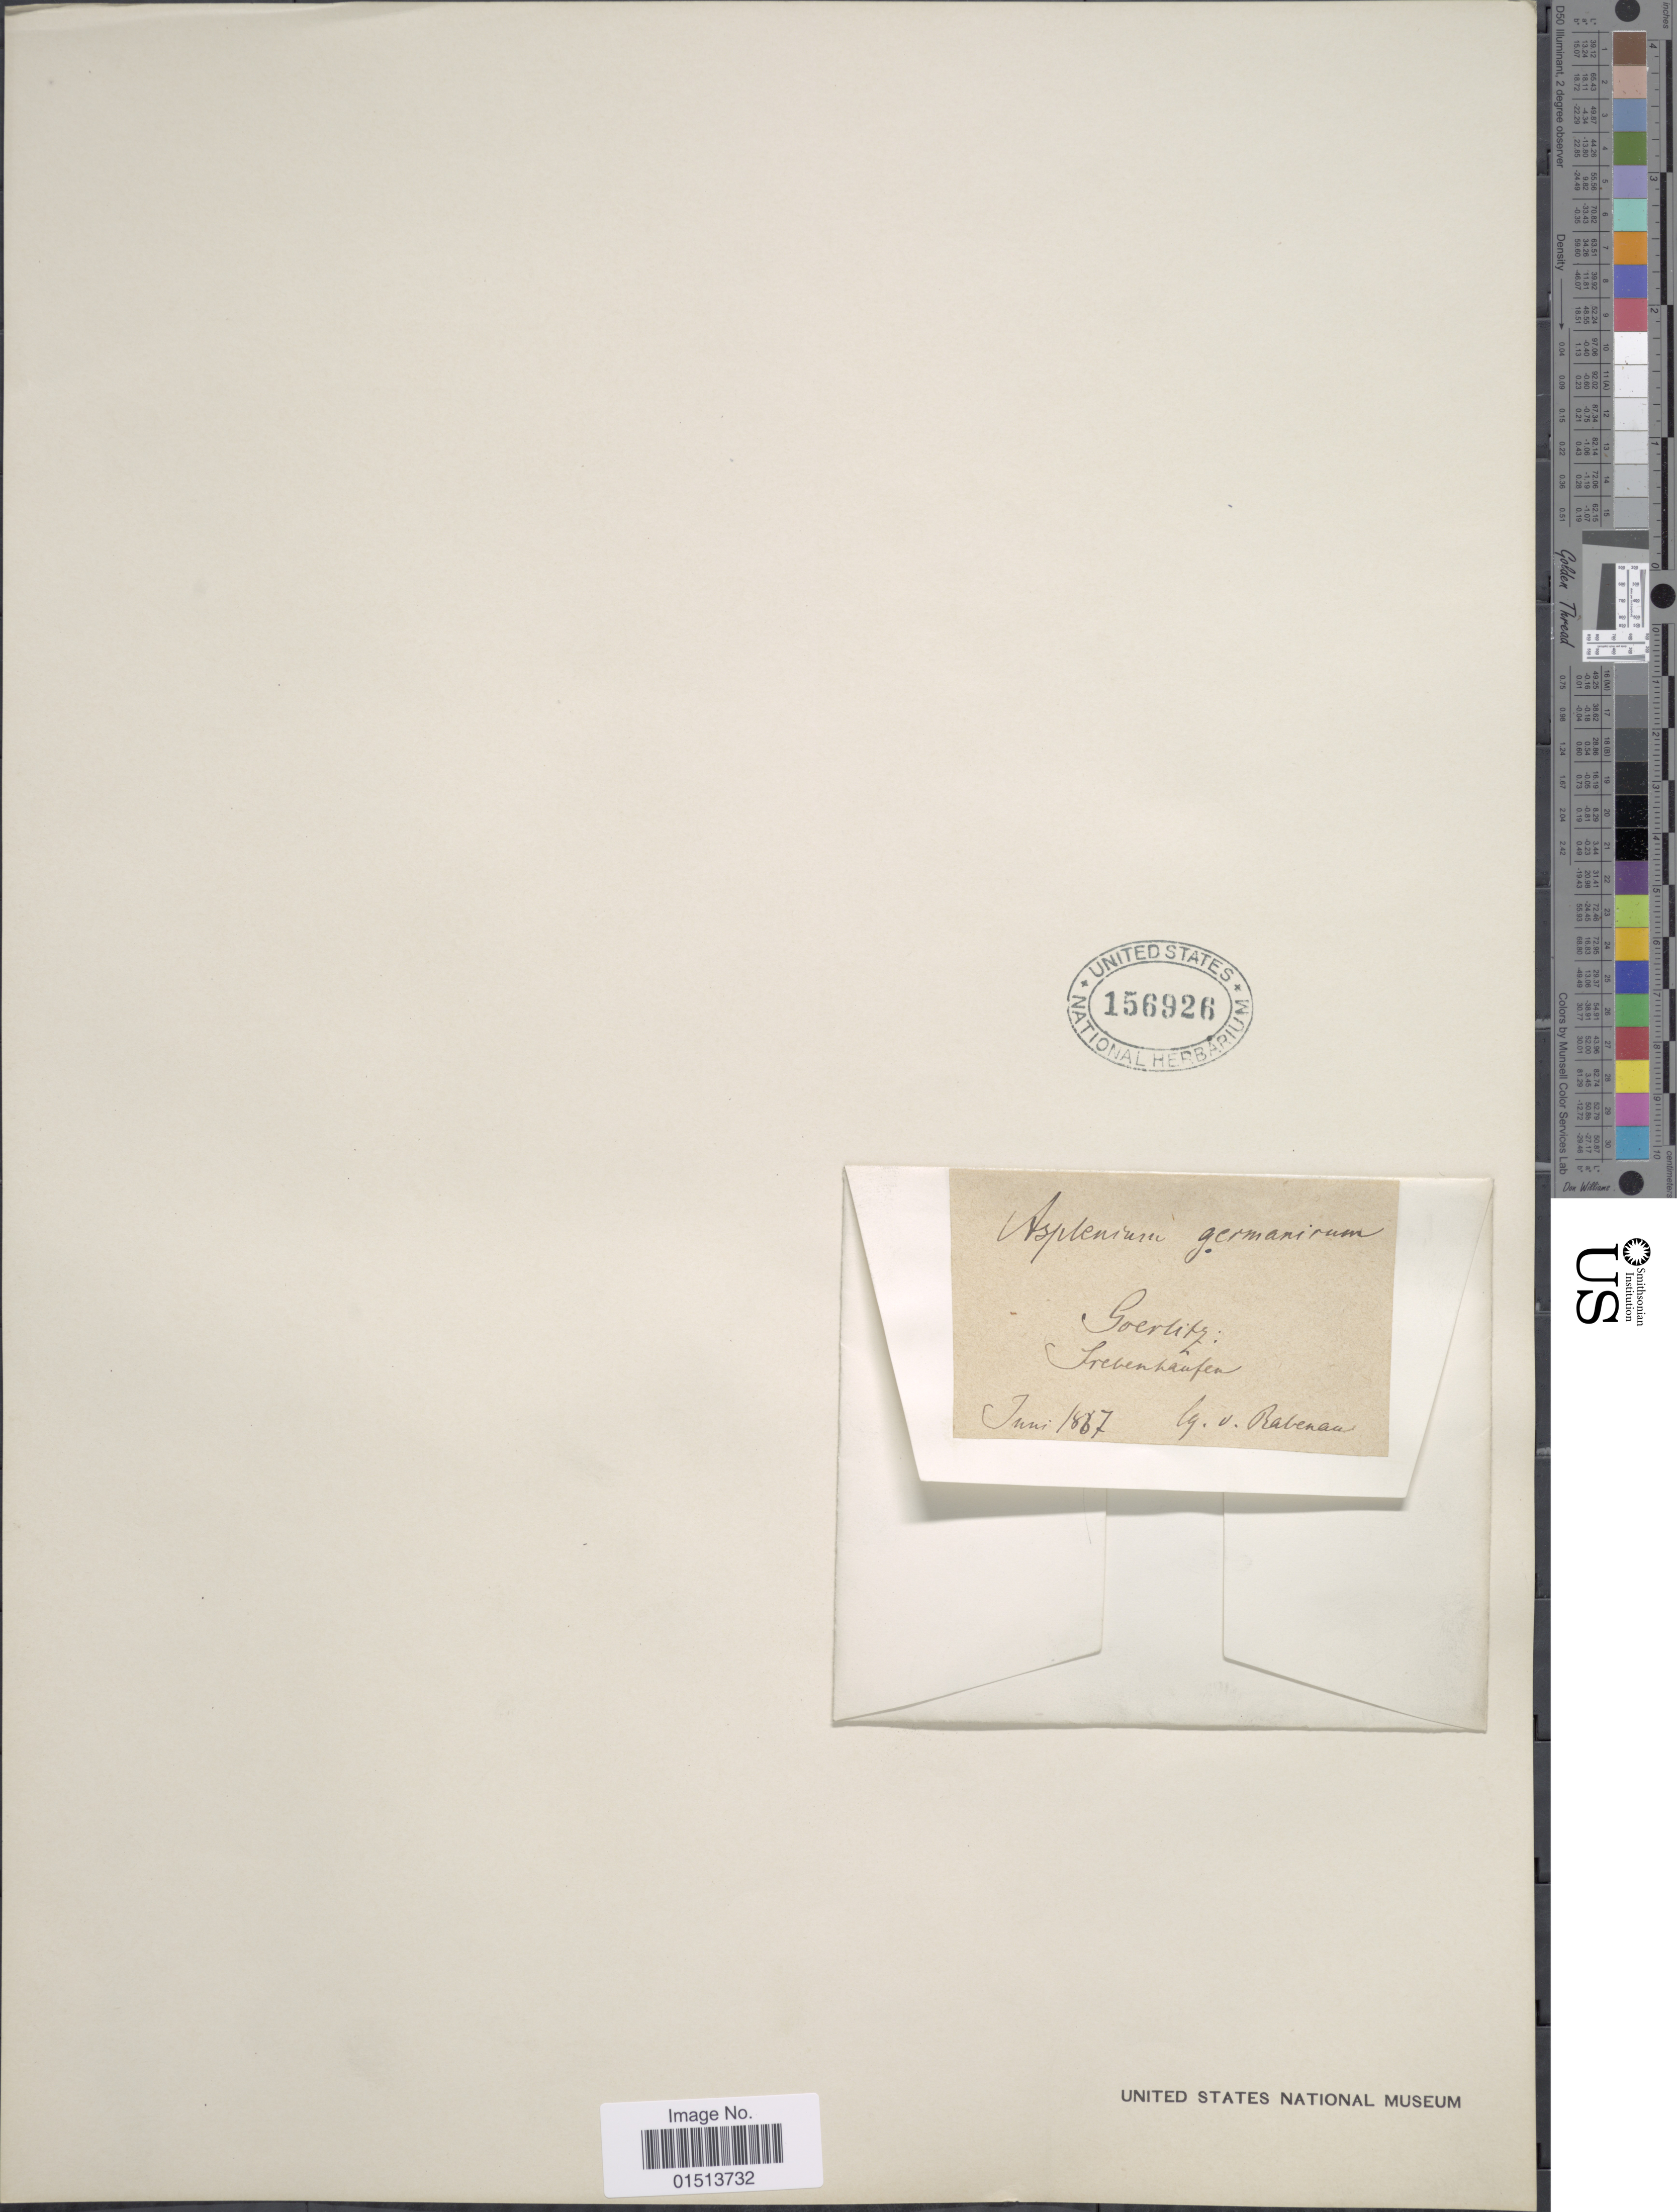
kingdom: Plantae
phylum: Tracheophyta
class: Polypodiopsida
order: Polypodiales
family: Aspleniaceae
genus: Asplenium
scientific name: Asplenium alternifolium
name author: Jacq.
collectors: V. Babenau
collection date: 1867-06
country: Germany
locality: Goerlitz, Krevenhaufen. [interpreted]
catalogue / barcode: US 156926